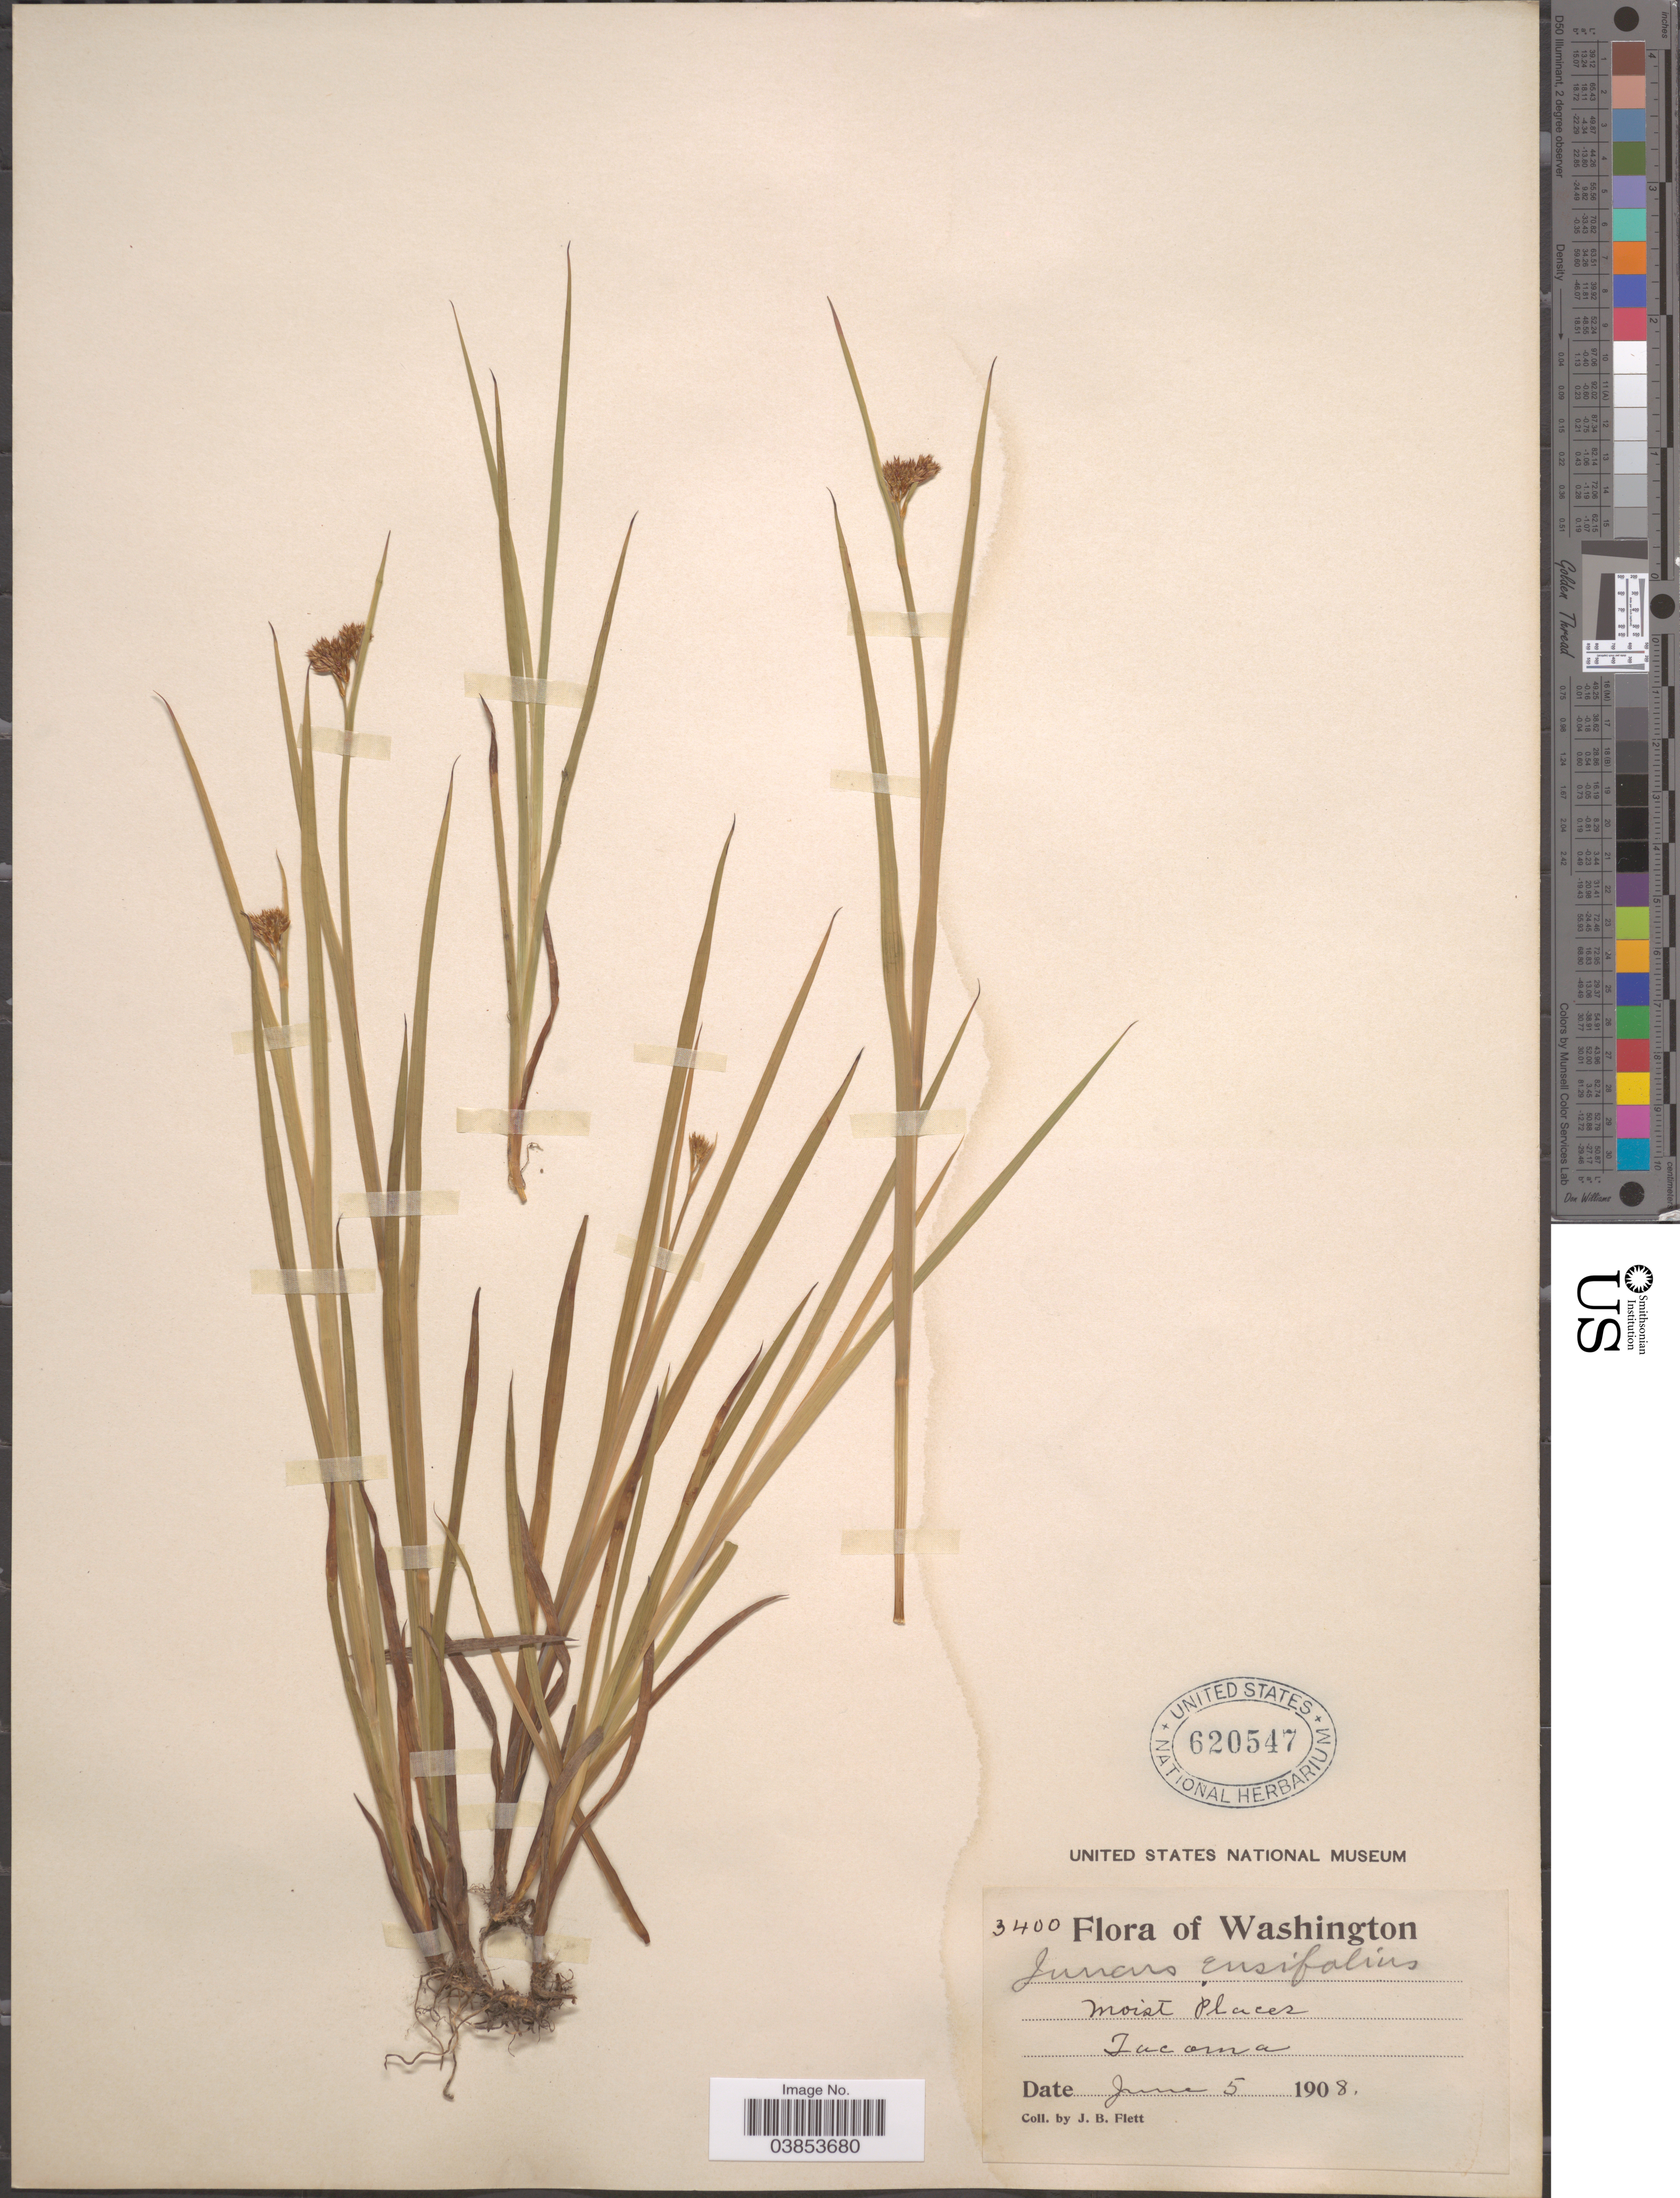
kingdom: Plantae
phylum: Tracheophyta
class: Liliopsida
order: Poales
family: Juncaceae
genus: Juncus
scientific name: Juncus ensifolius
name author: Wikstr.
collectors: J. Flett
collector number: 3400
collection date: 1908-06-05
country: United States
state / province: Washington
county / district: Pierce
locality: Tacoma.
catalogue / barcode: US 620547